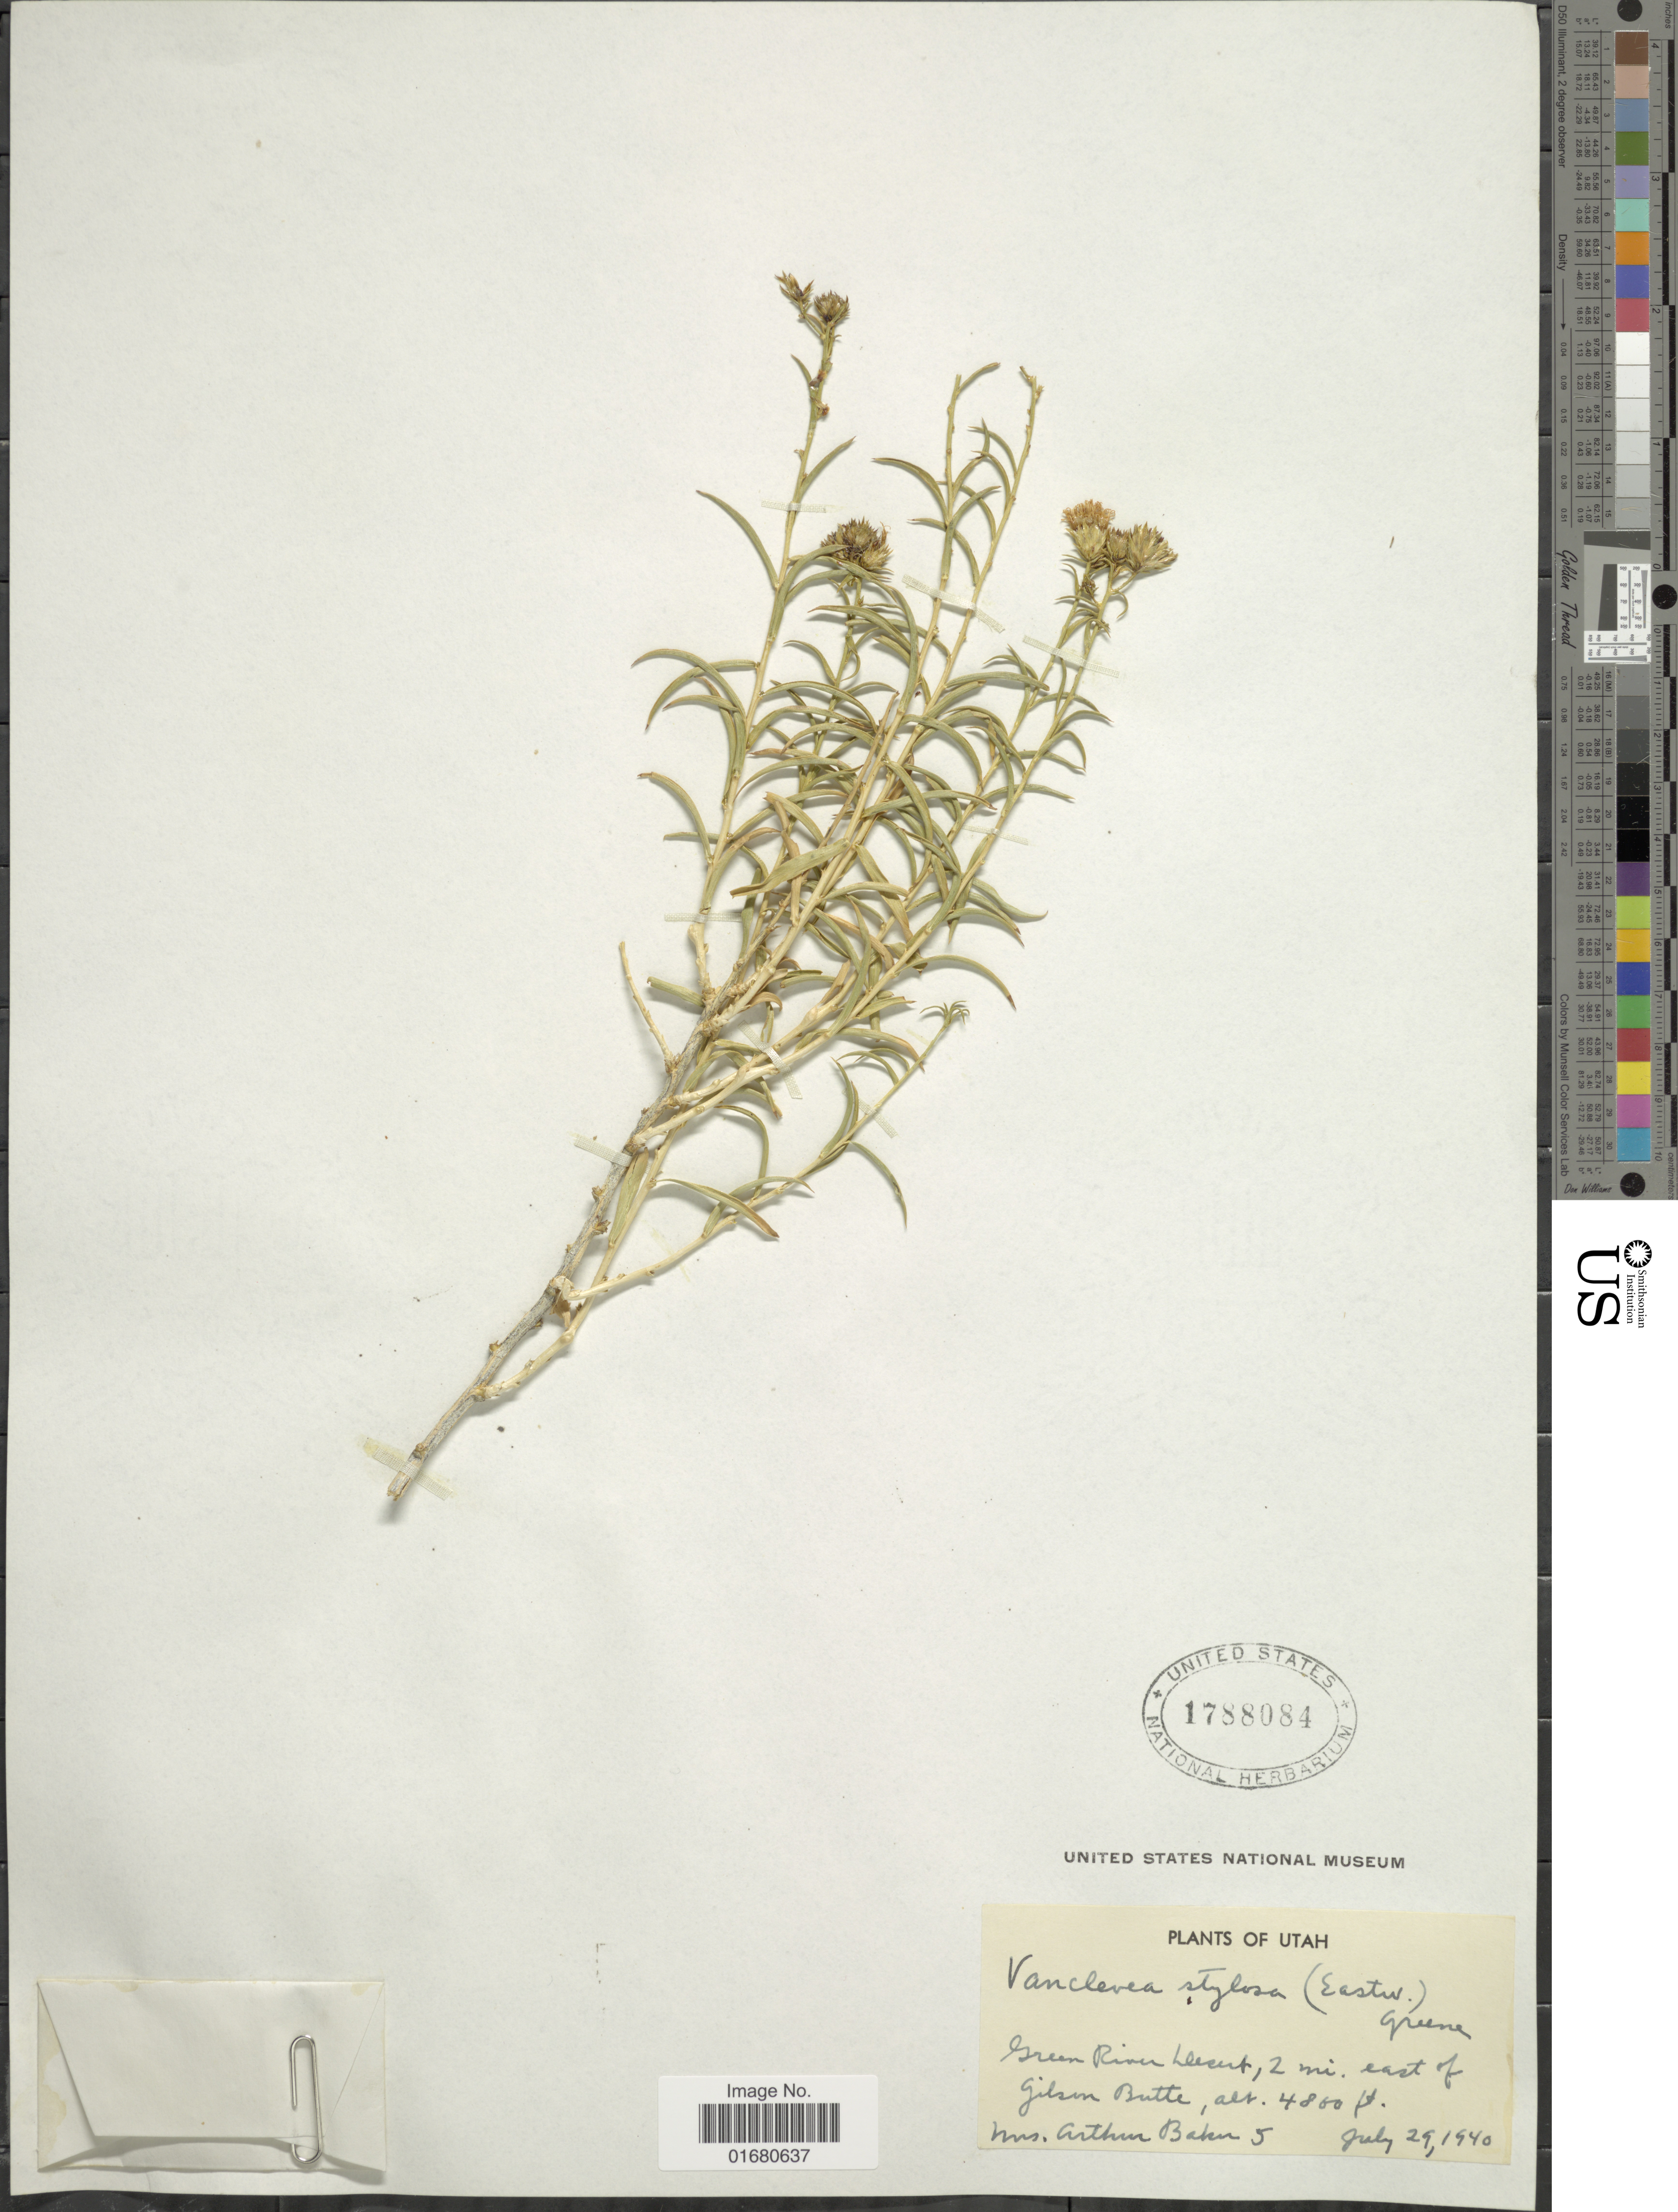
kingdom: Plantae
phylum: Tracheophyta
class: Magnoliopsida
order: Asterales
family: Asteraceae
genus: Vanclevea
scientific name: Vanclevea stylosa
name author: (Eastw.) Greene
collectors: A. Baker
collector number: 5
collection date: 1940-07-29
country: United States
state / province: Utah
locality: Green River Desert, 2 mi. east of Gilson Butte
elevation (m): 1463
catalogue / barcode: US 1788084